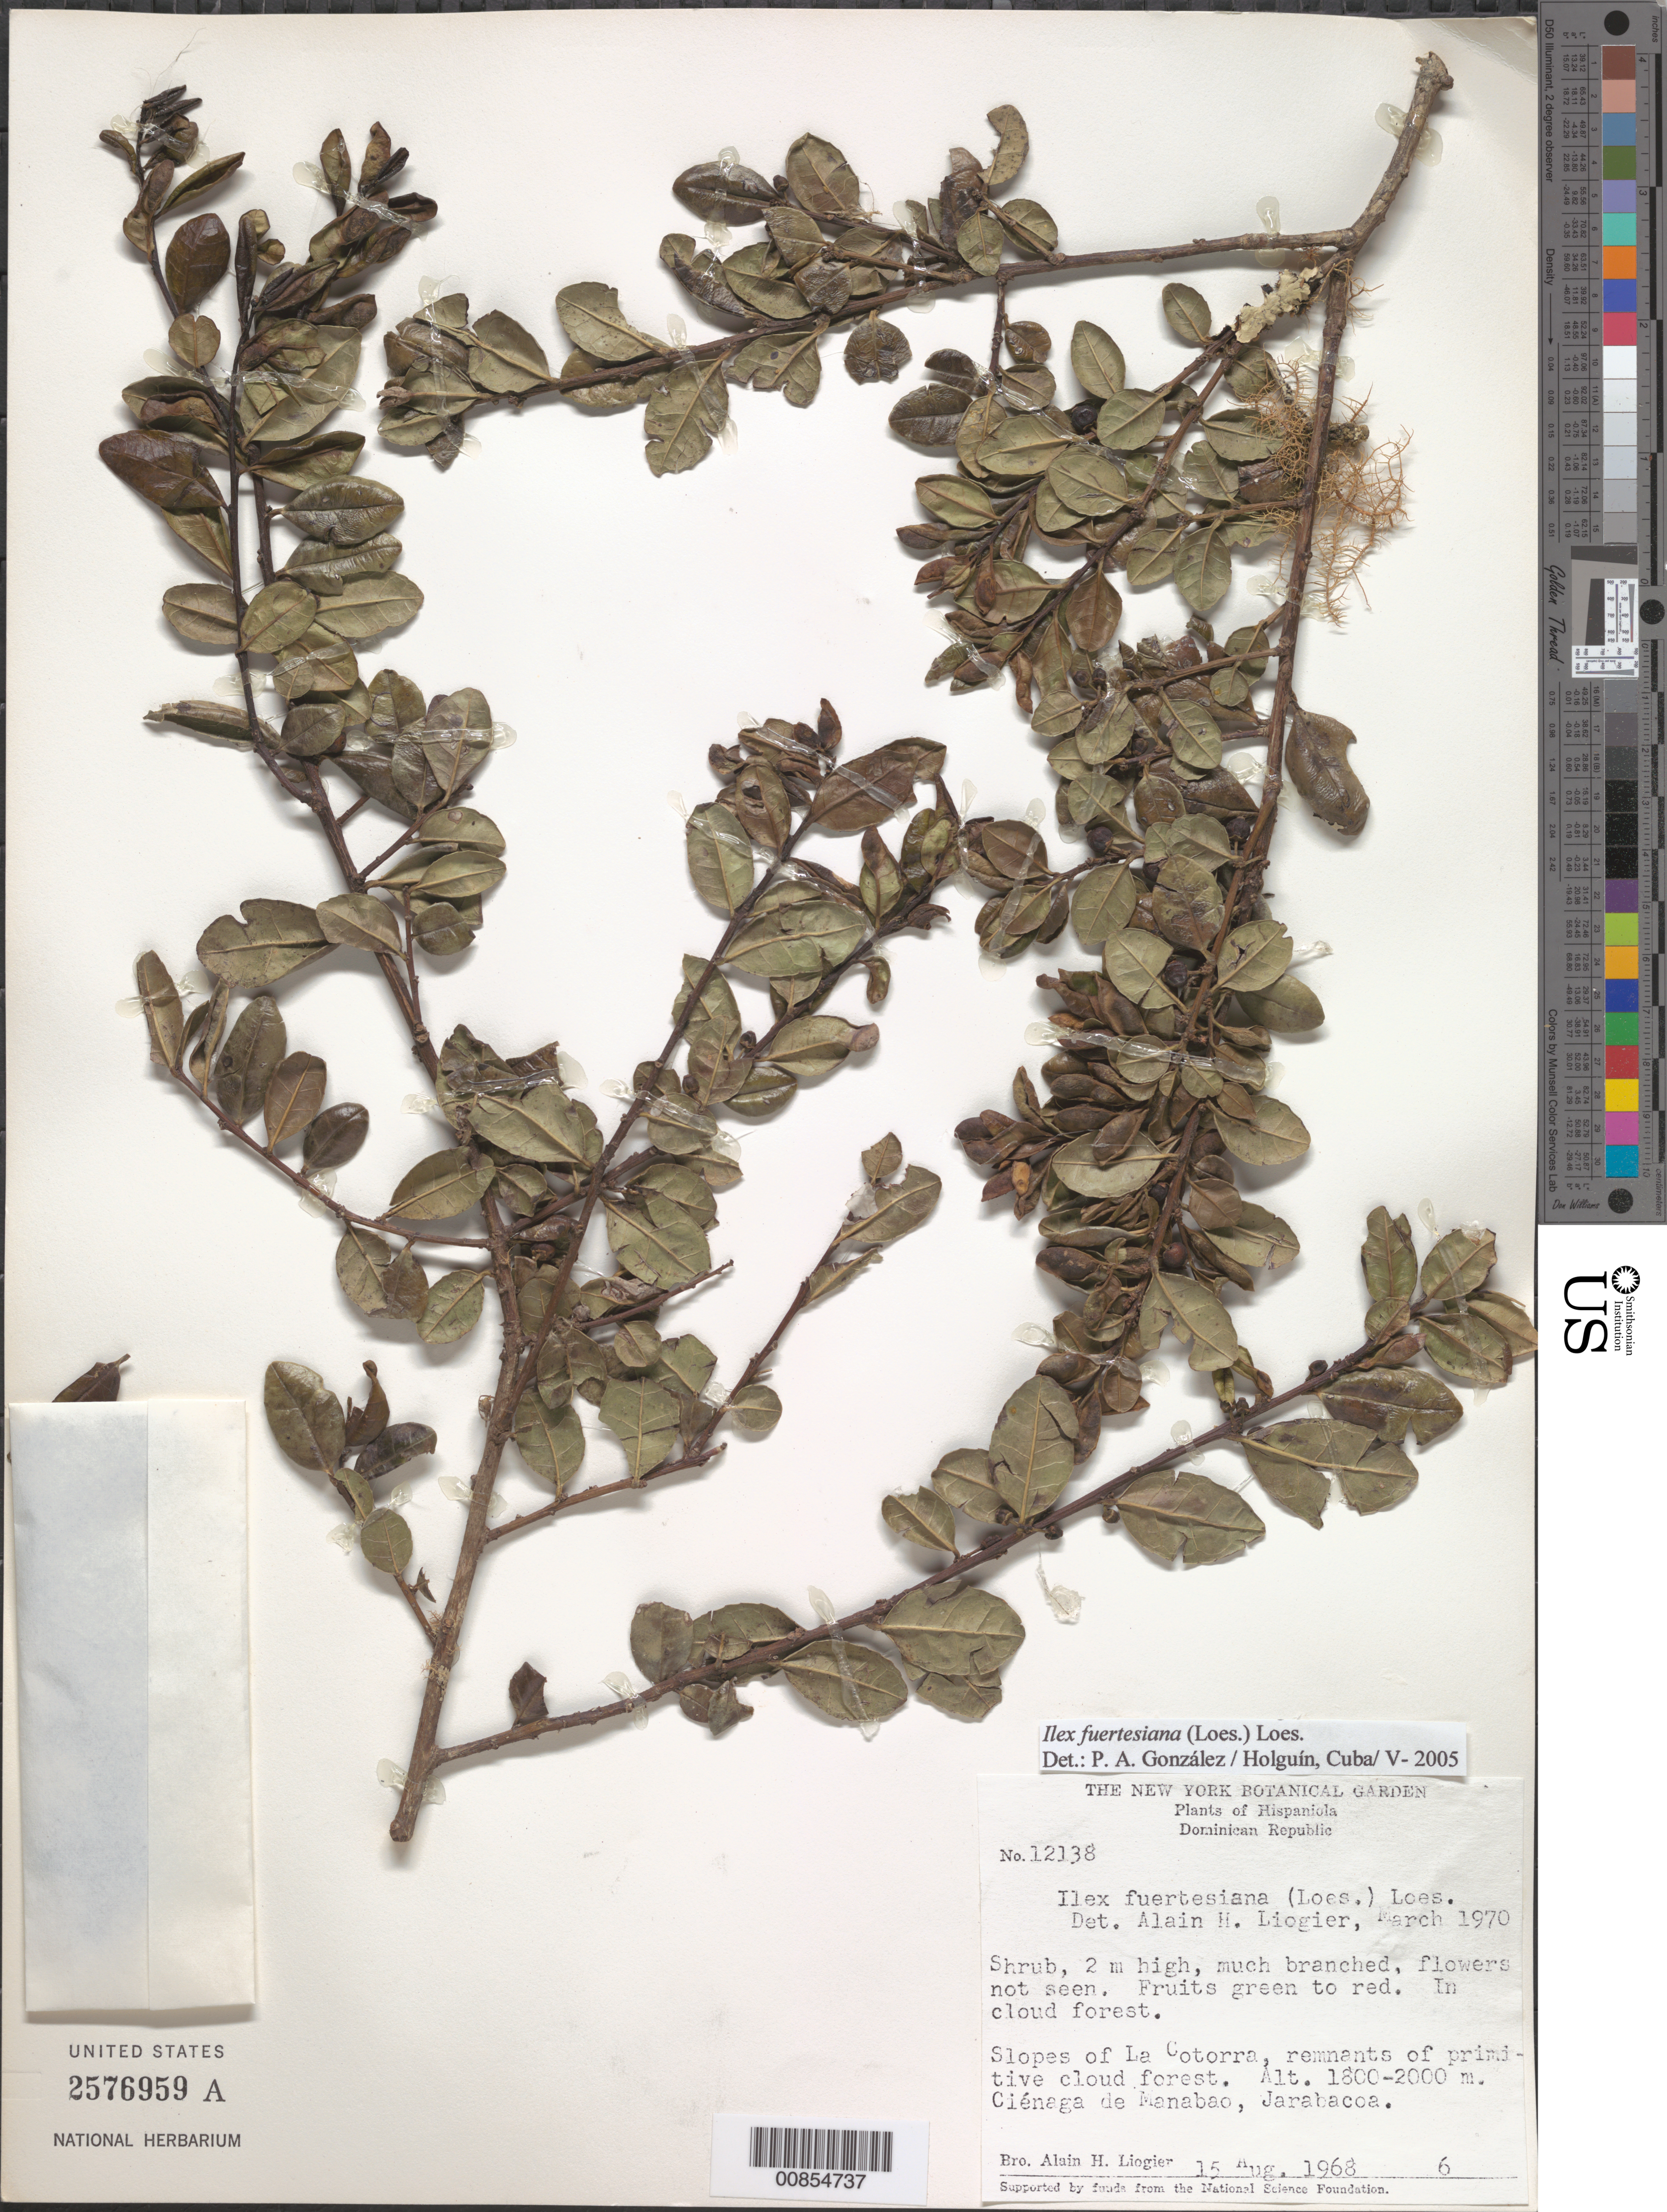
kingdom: Plantae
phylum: Tracheophyta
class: Magnoliopsida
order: Aquifoliales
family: Aquifoliaceae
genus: Ilex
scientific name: Ilex fuertesiana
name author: (Loes.) Loes.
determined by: González, P. A.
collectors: A. H. Liogier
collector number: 12138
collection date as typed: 15 Aug 1968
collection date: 1968-08-15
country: Dominican Republic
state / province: La Vega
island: Hispaniola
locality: Slope of La Cotorra, Ciénaga de Manabao, Jarabacoa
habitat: In remnants of primitive cloud forest on slopes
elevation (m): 1800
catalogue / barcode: US 2576959